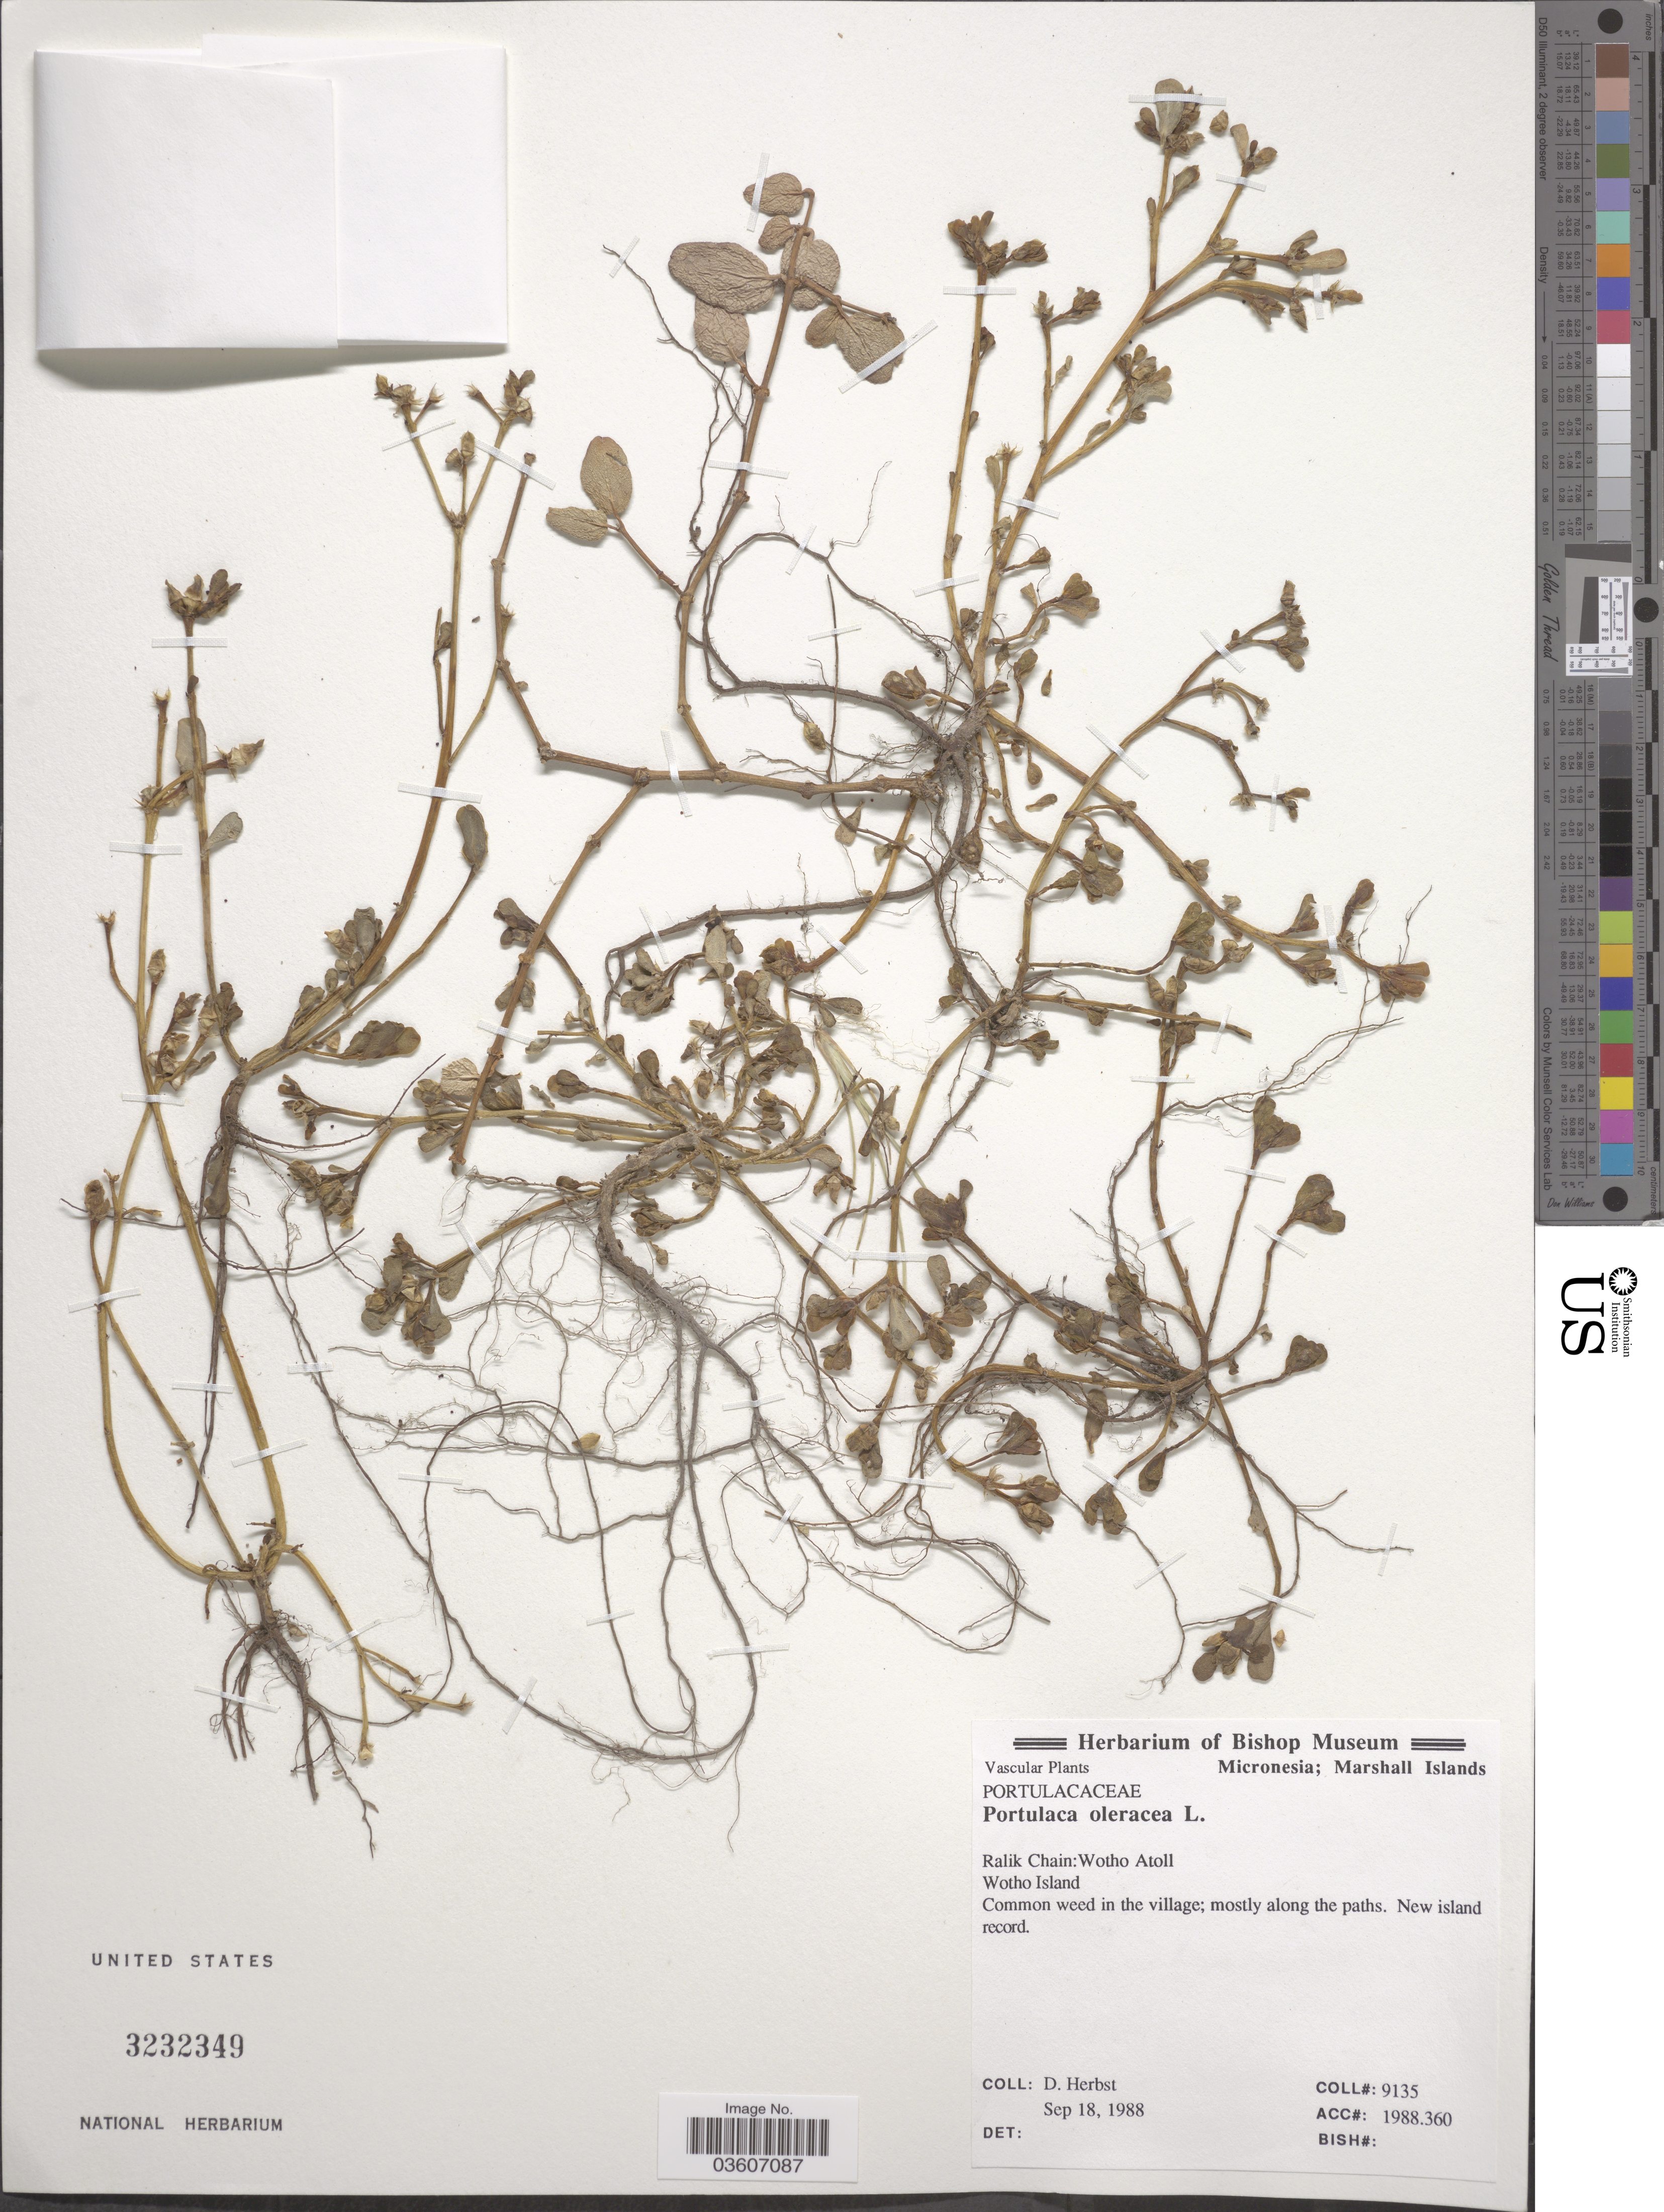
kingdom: Plantae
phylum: Tracheophyta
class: Magnoliopsida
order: Caryophyllales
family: Portulacaceae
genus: Portulaca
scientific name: Portulaca oleracea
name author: L.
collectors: D. Herbst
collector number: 9135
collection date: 1988-09-18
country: Marshall Islands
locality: Micronesia. Ralik Chain: Wotho Atoll. Wotho Island.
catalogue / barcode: US 3232349